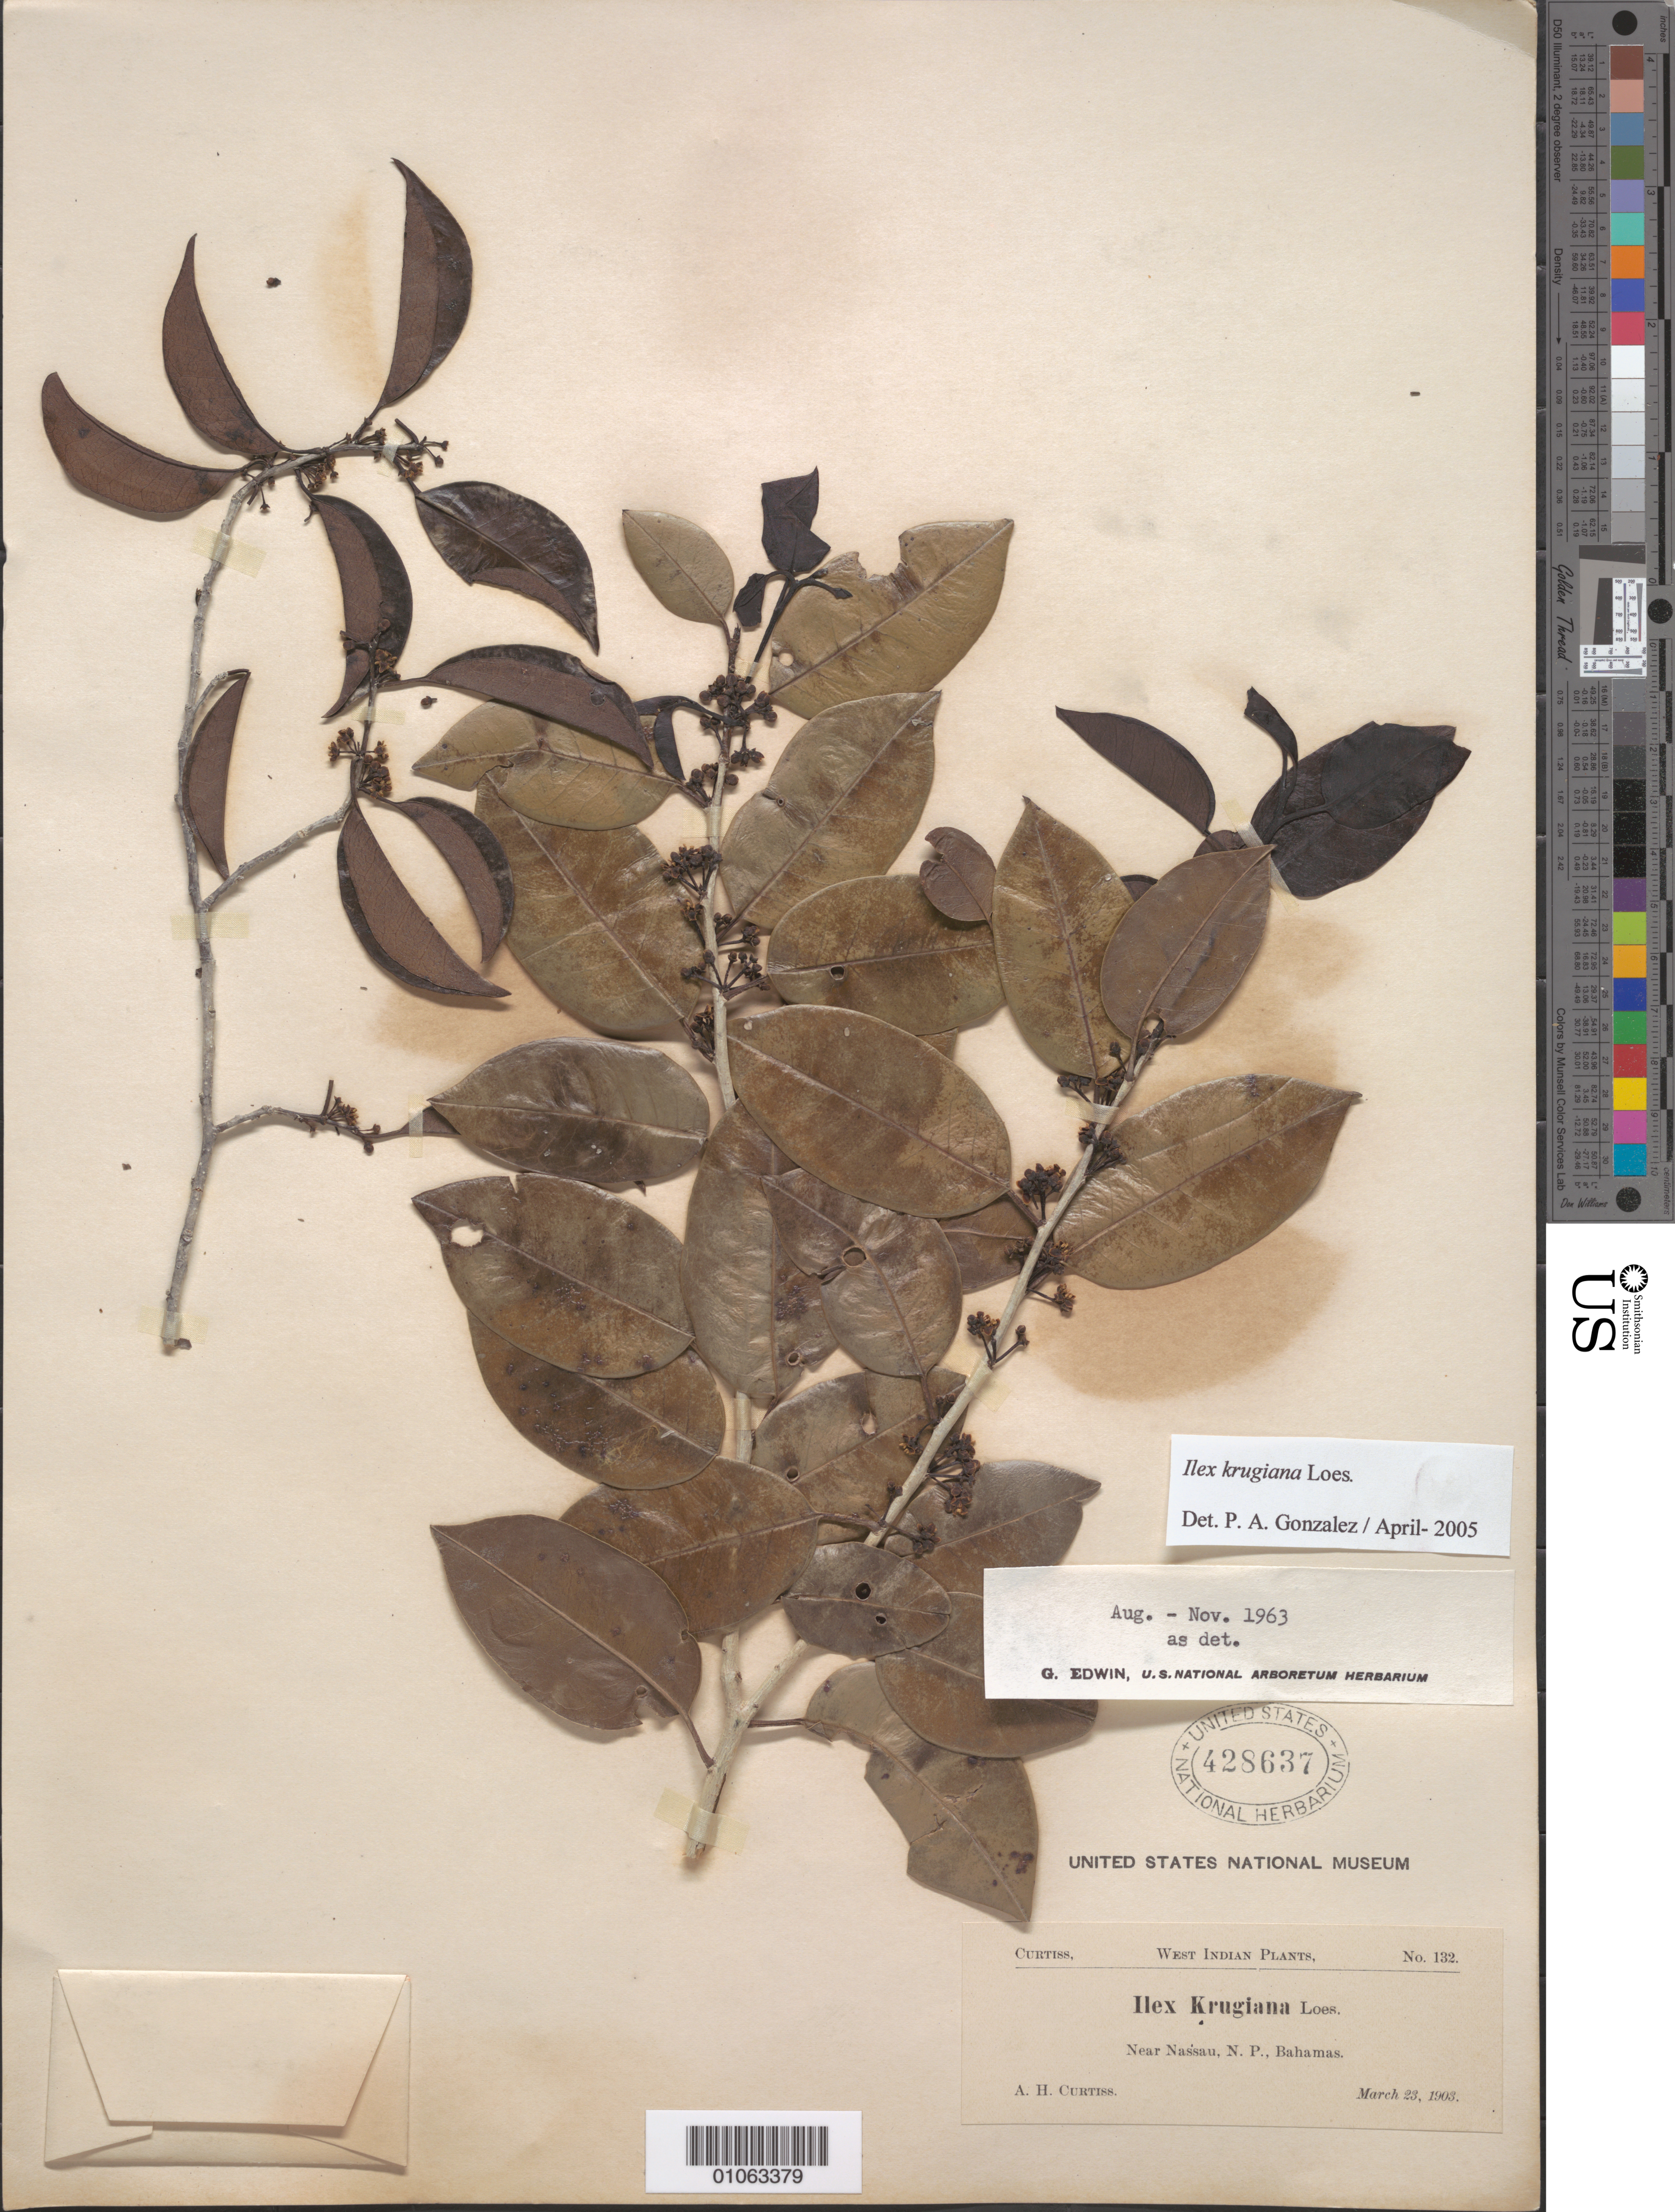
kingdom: Plantae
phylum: Tracheophyta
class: Magnoliopsida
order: Aquifoliales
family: Aquifoliaceae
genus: Ilex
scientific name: Ilex krugiana var. krugiana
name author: Loes.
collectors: A. H. Curtiss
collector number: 132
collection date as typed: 23 Mar 1903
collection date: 1903-03-23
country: Bahamas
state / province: New Providence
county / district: Nassau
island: New Providence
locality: Near Nassau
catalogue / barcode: US 428637